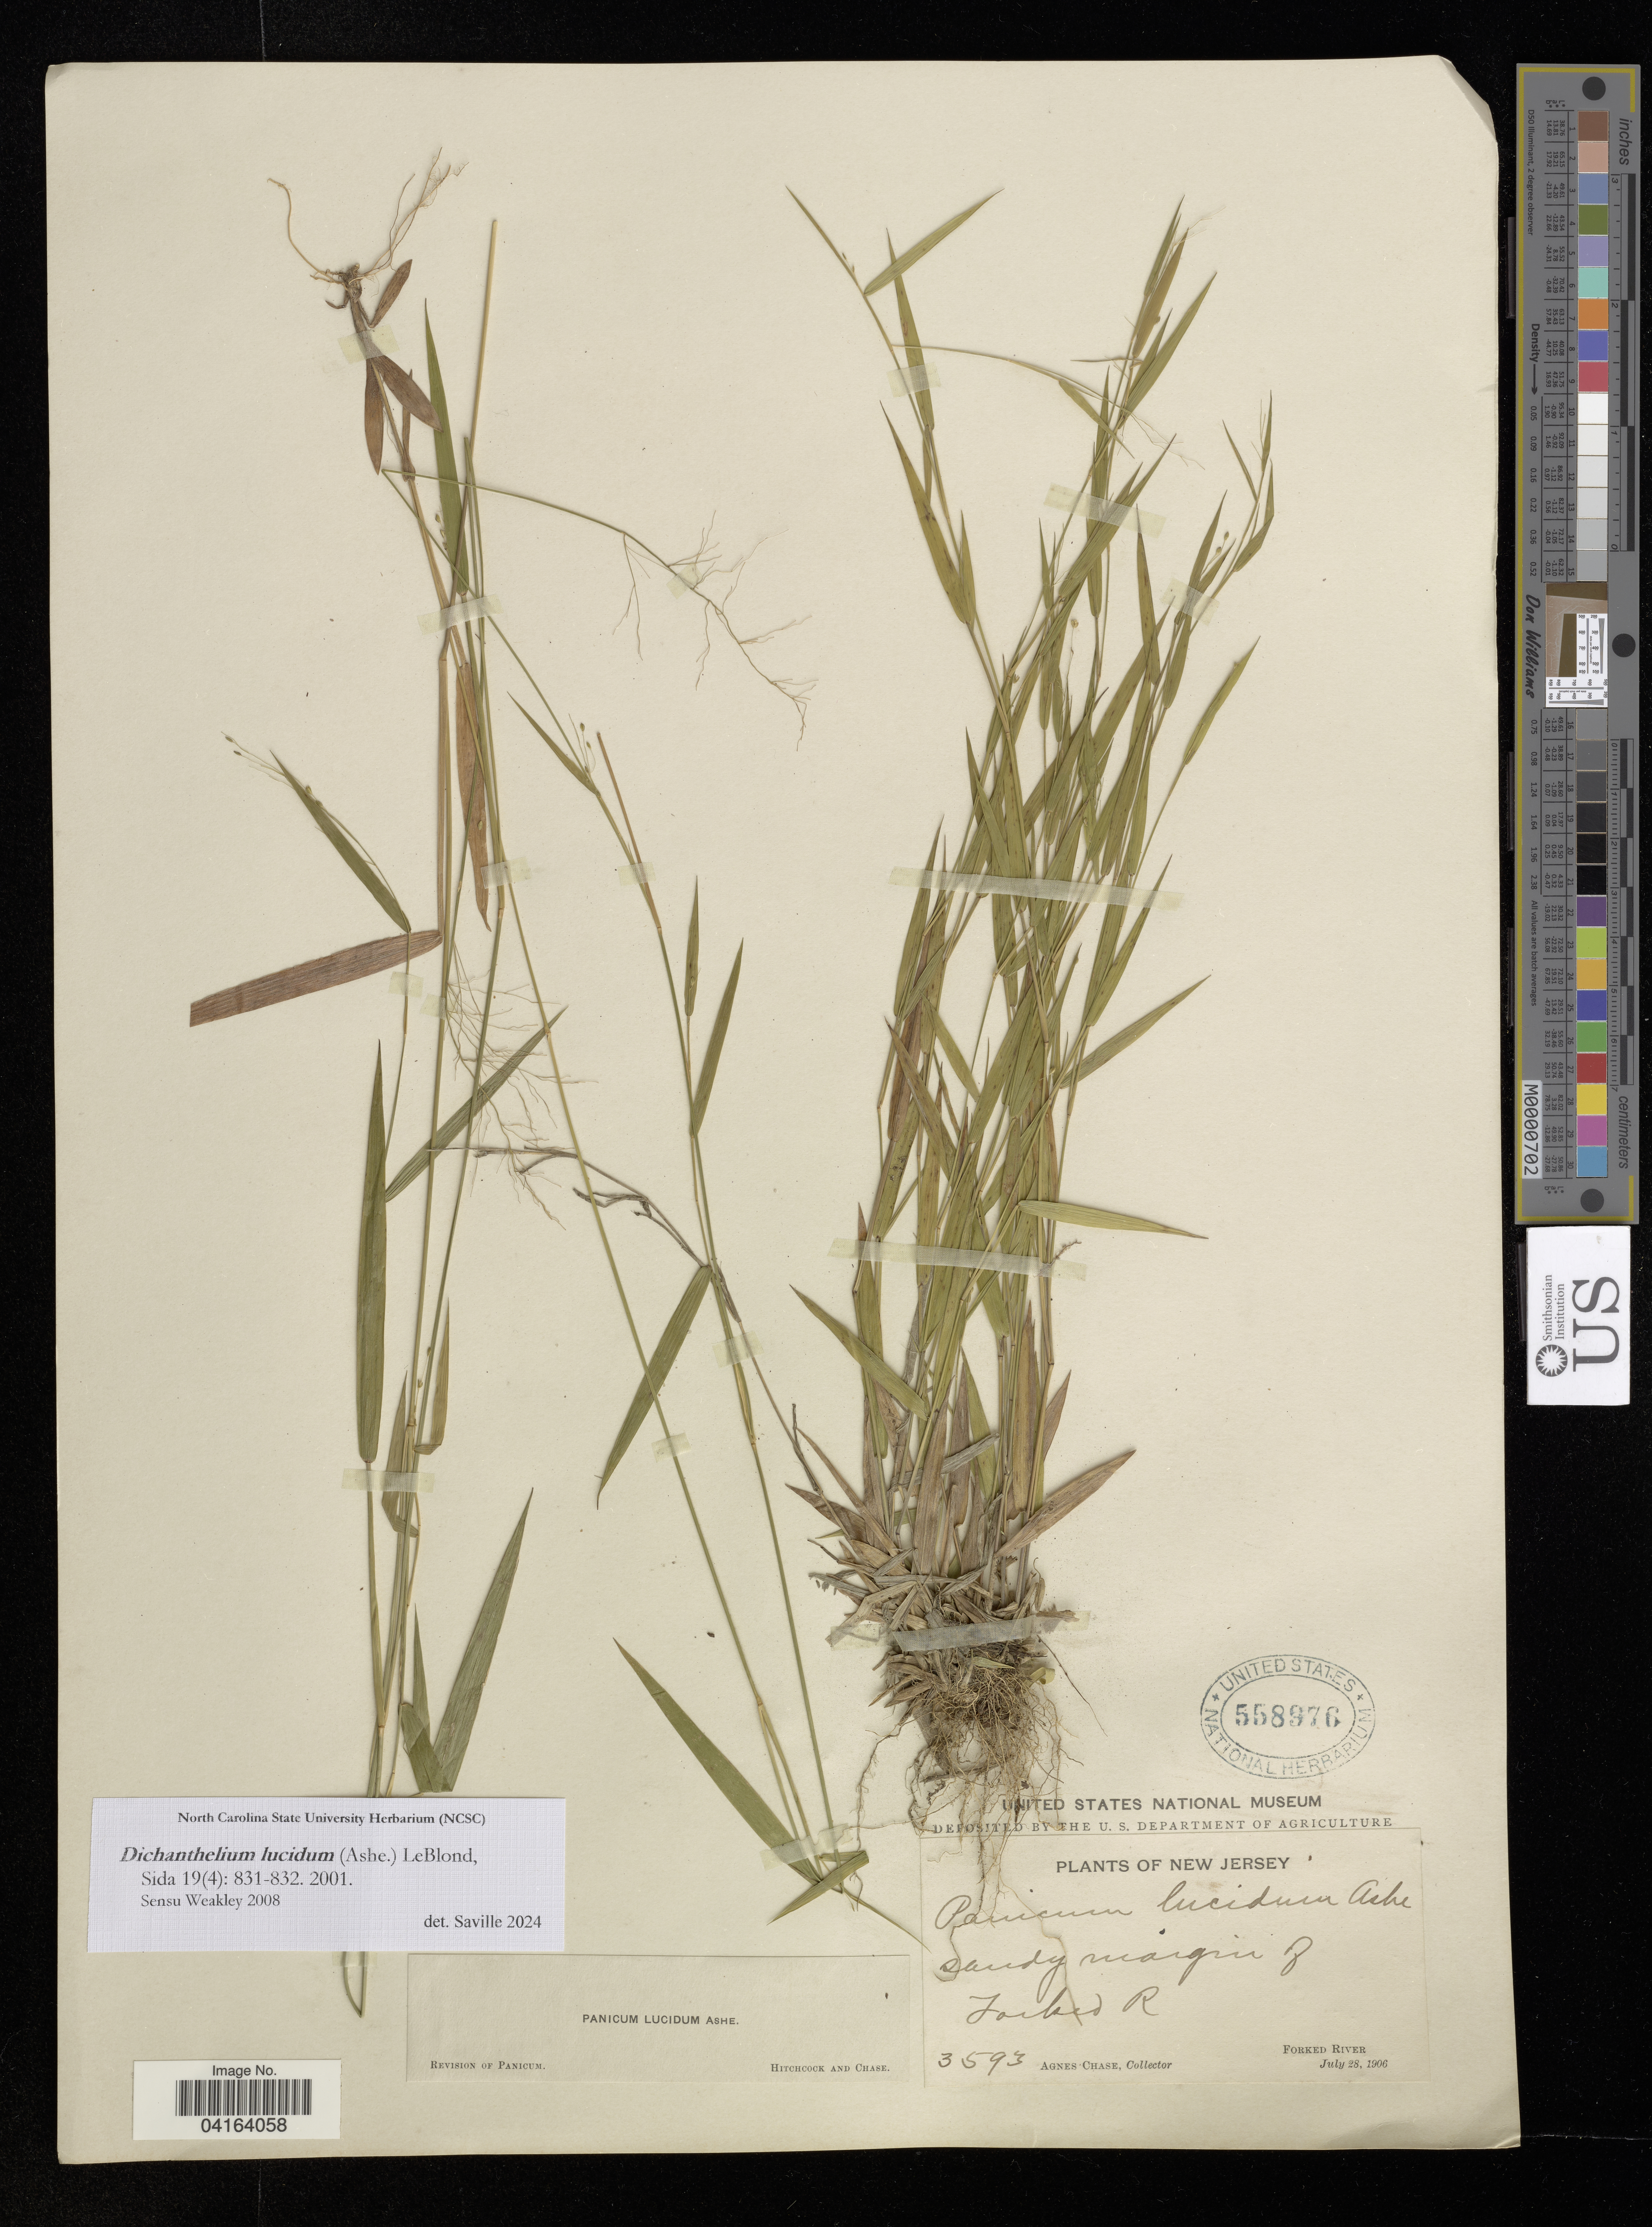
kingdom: Plantae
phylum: Tracheophyta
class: Liliopsida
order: Poales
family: Poaceae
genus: Dichanthelium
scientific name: Dichanthelium lucidum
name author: (Ashe) LeBlond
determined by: Saville, A. C., (NCSC), North Carolina State University (UNITED STATES)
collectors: A. Chase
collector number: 3593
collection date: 1906-07-28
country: United States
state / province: New Jersey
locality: Sandy margin of Forked River.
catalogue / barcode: US 558976